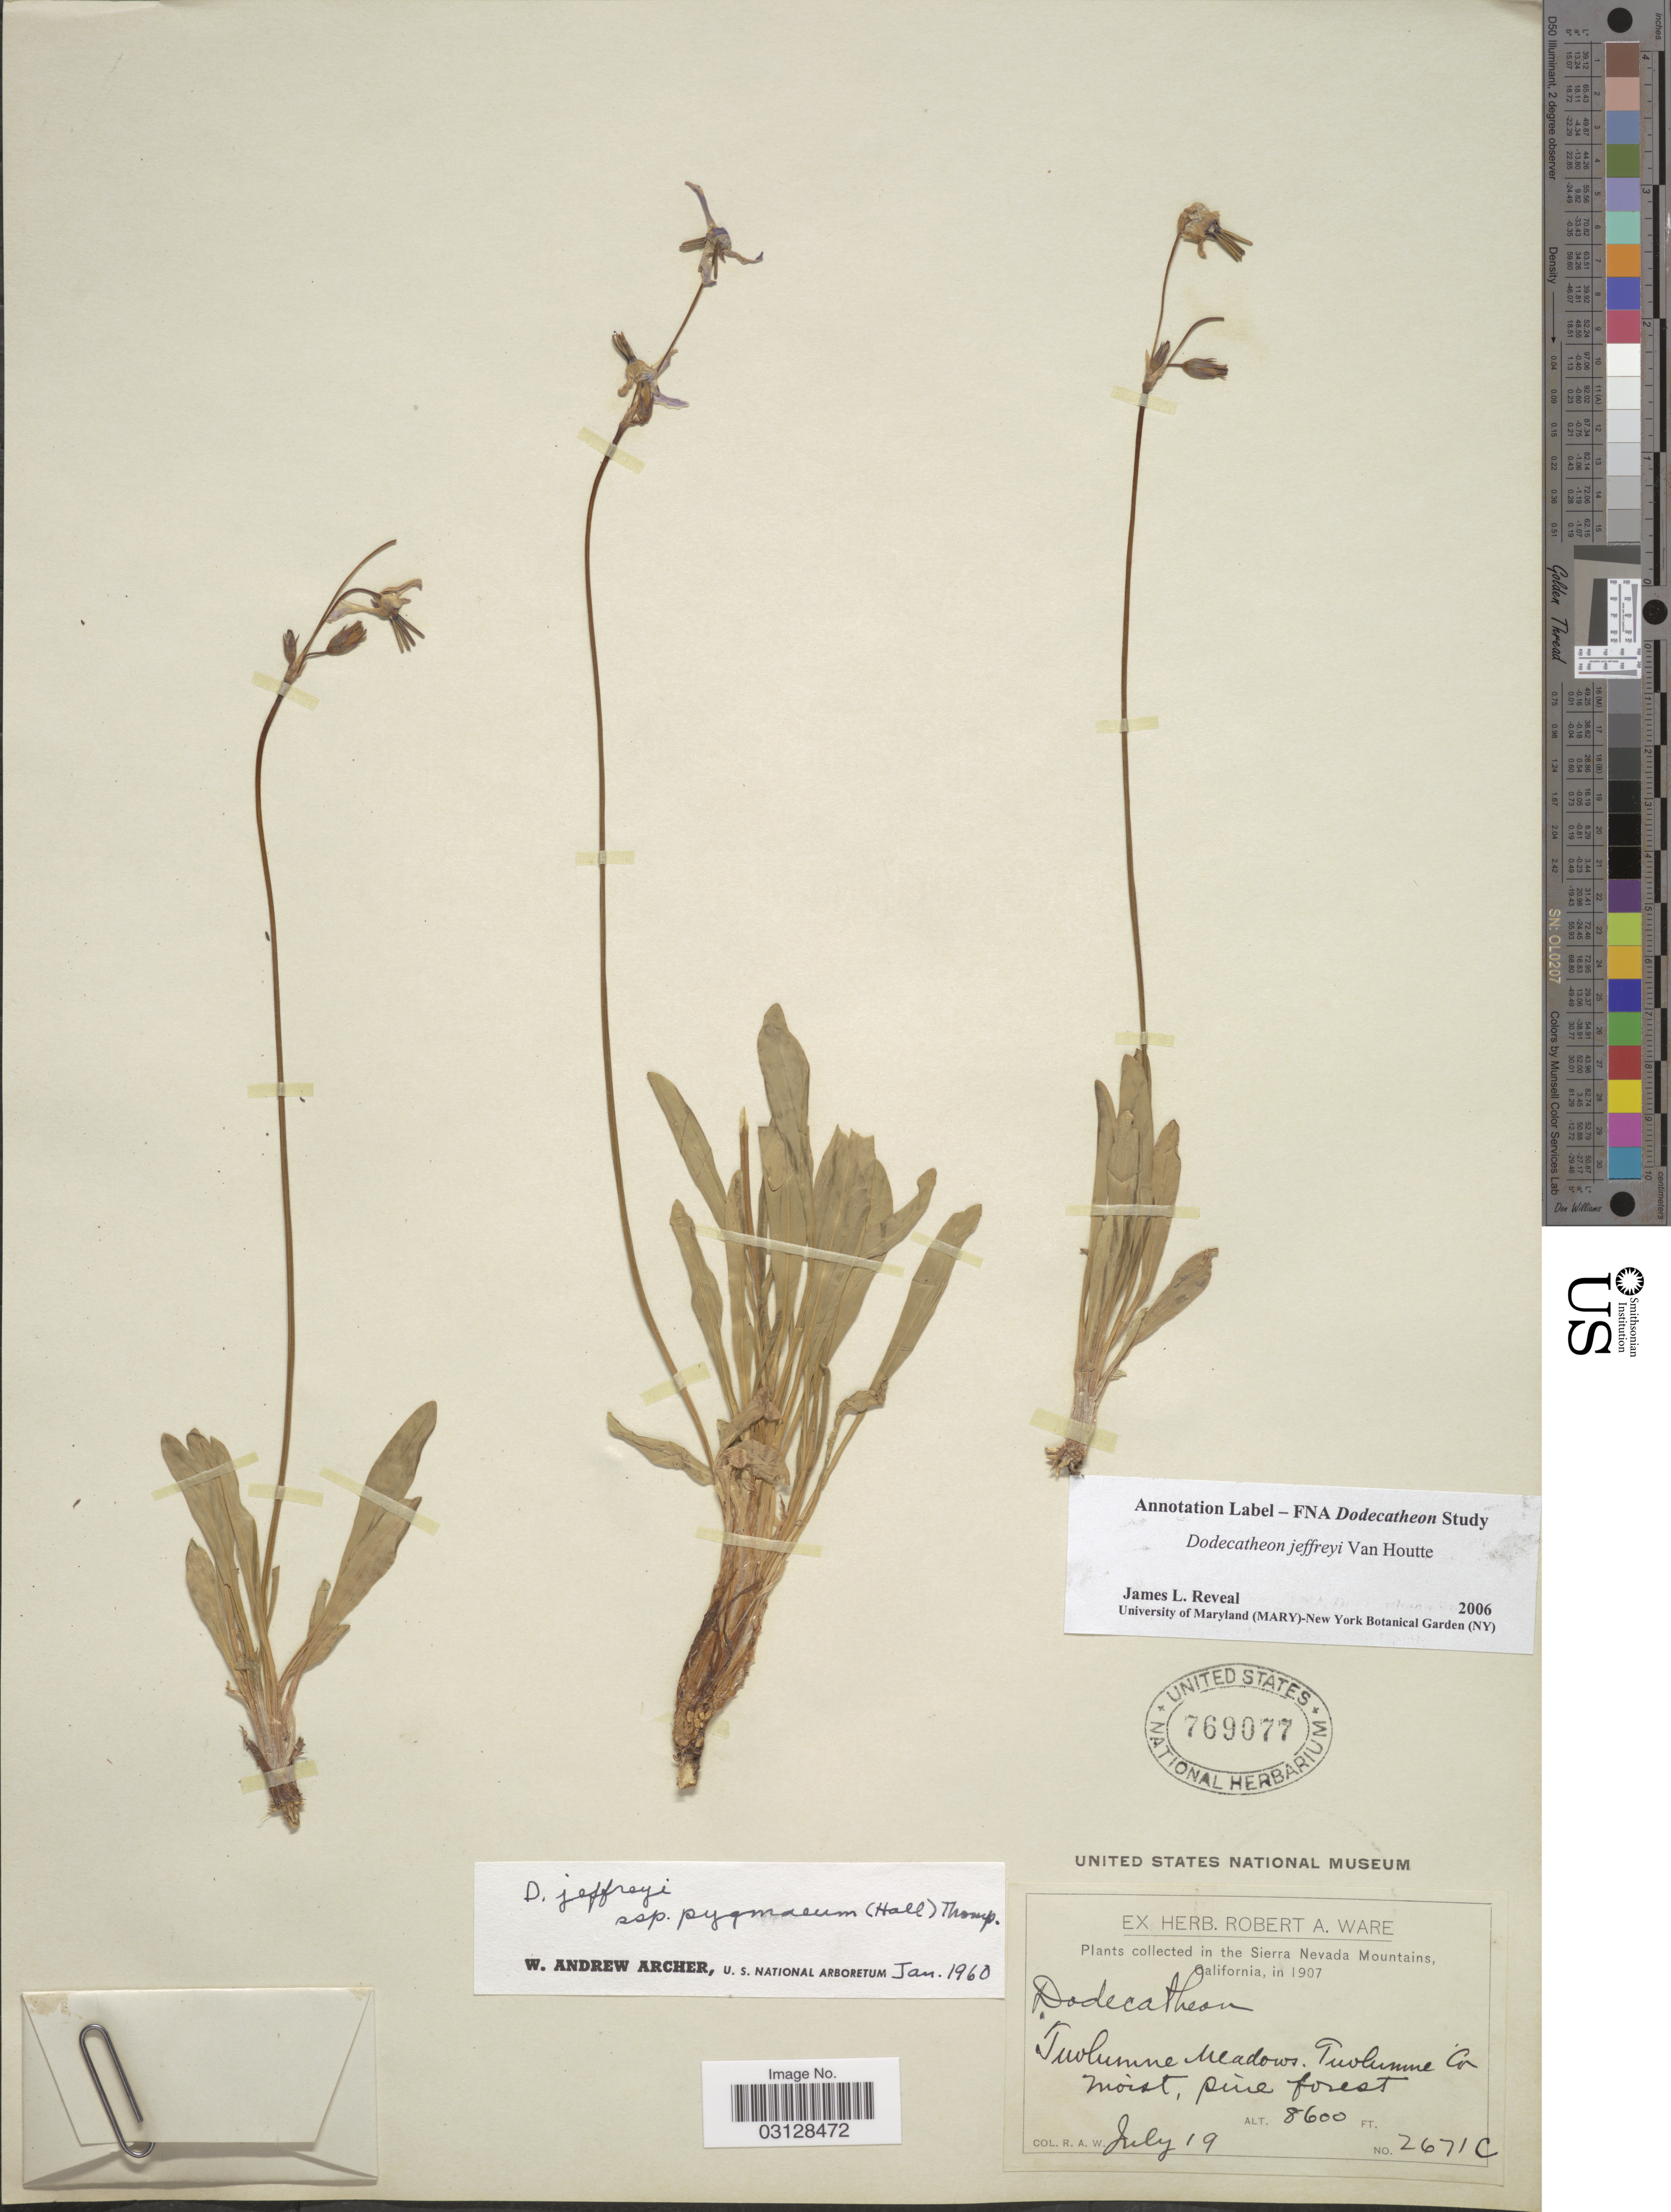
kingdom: Plantae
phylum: Tracheophyta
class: Magnoliopsida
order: Ericales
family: Primulaceae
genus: Dodecatheon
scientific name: Dodecatheon jeffreyi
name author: Van Houtte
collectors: R. Ware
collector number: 2671C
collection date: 1907-07-19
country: United States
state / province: California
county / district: Tuolumne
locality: The Sierra Nevada Mountains. Tuolumne meadows. Tuolumne Co.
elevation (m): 2621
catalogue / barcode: US 769077